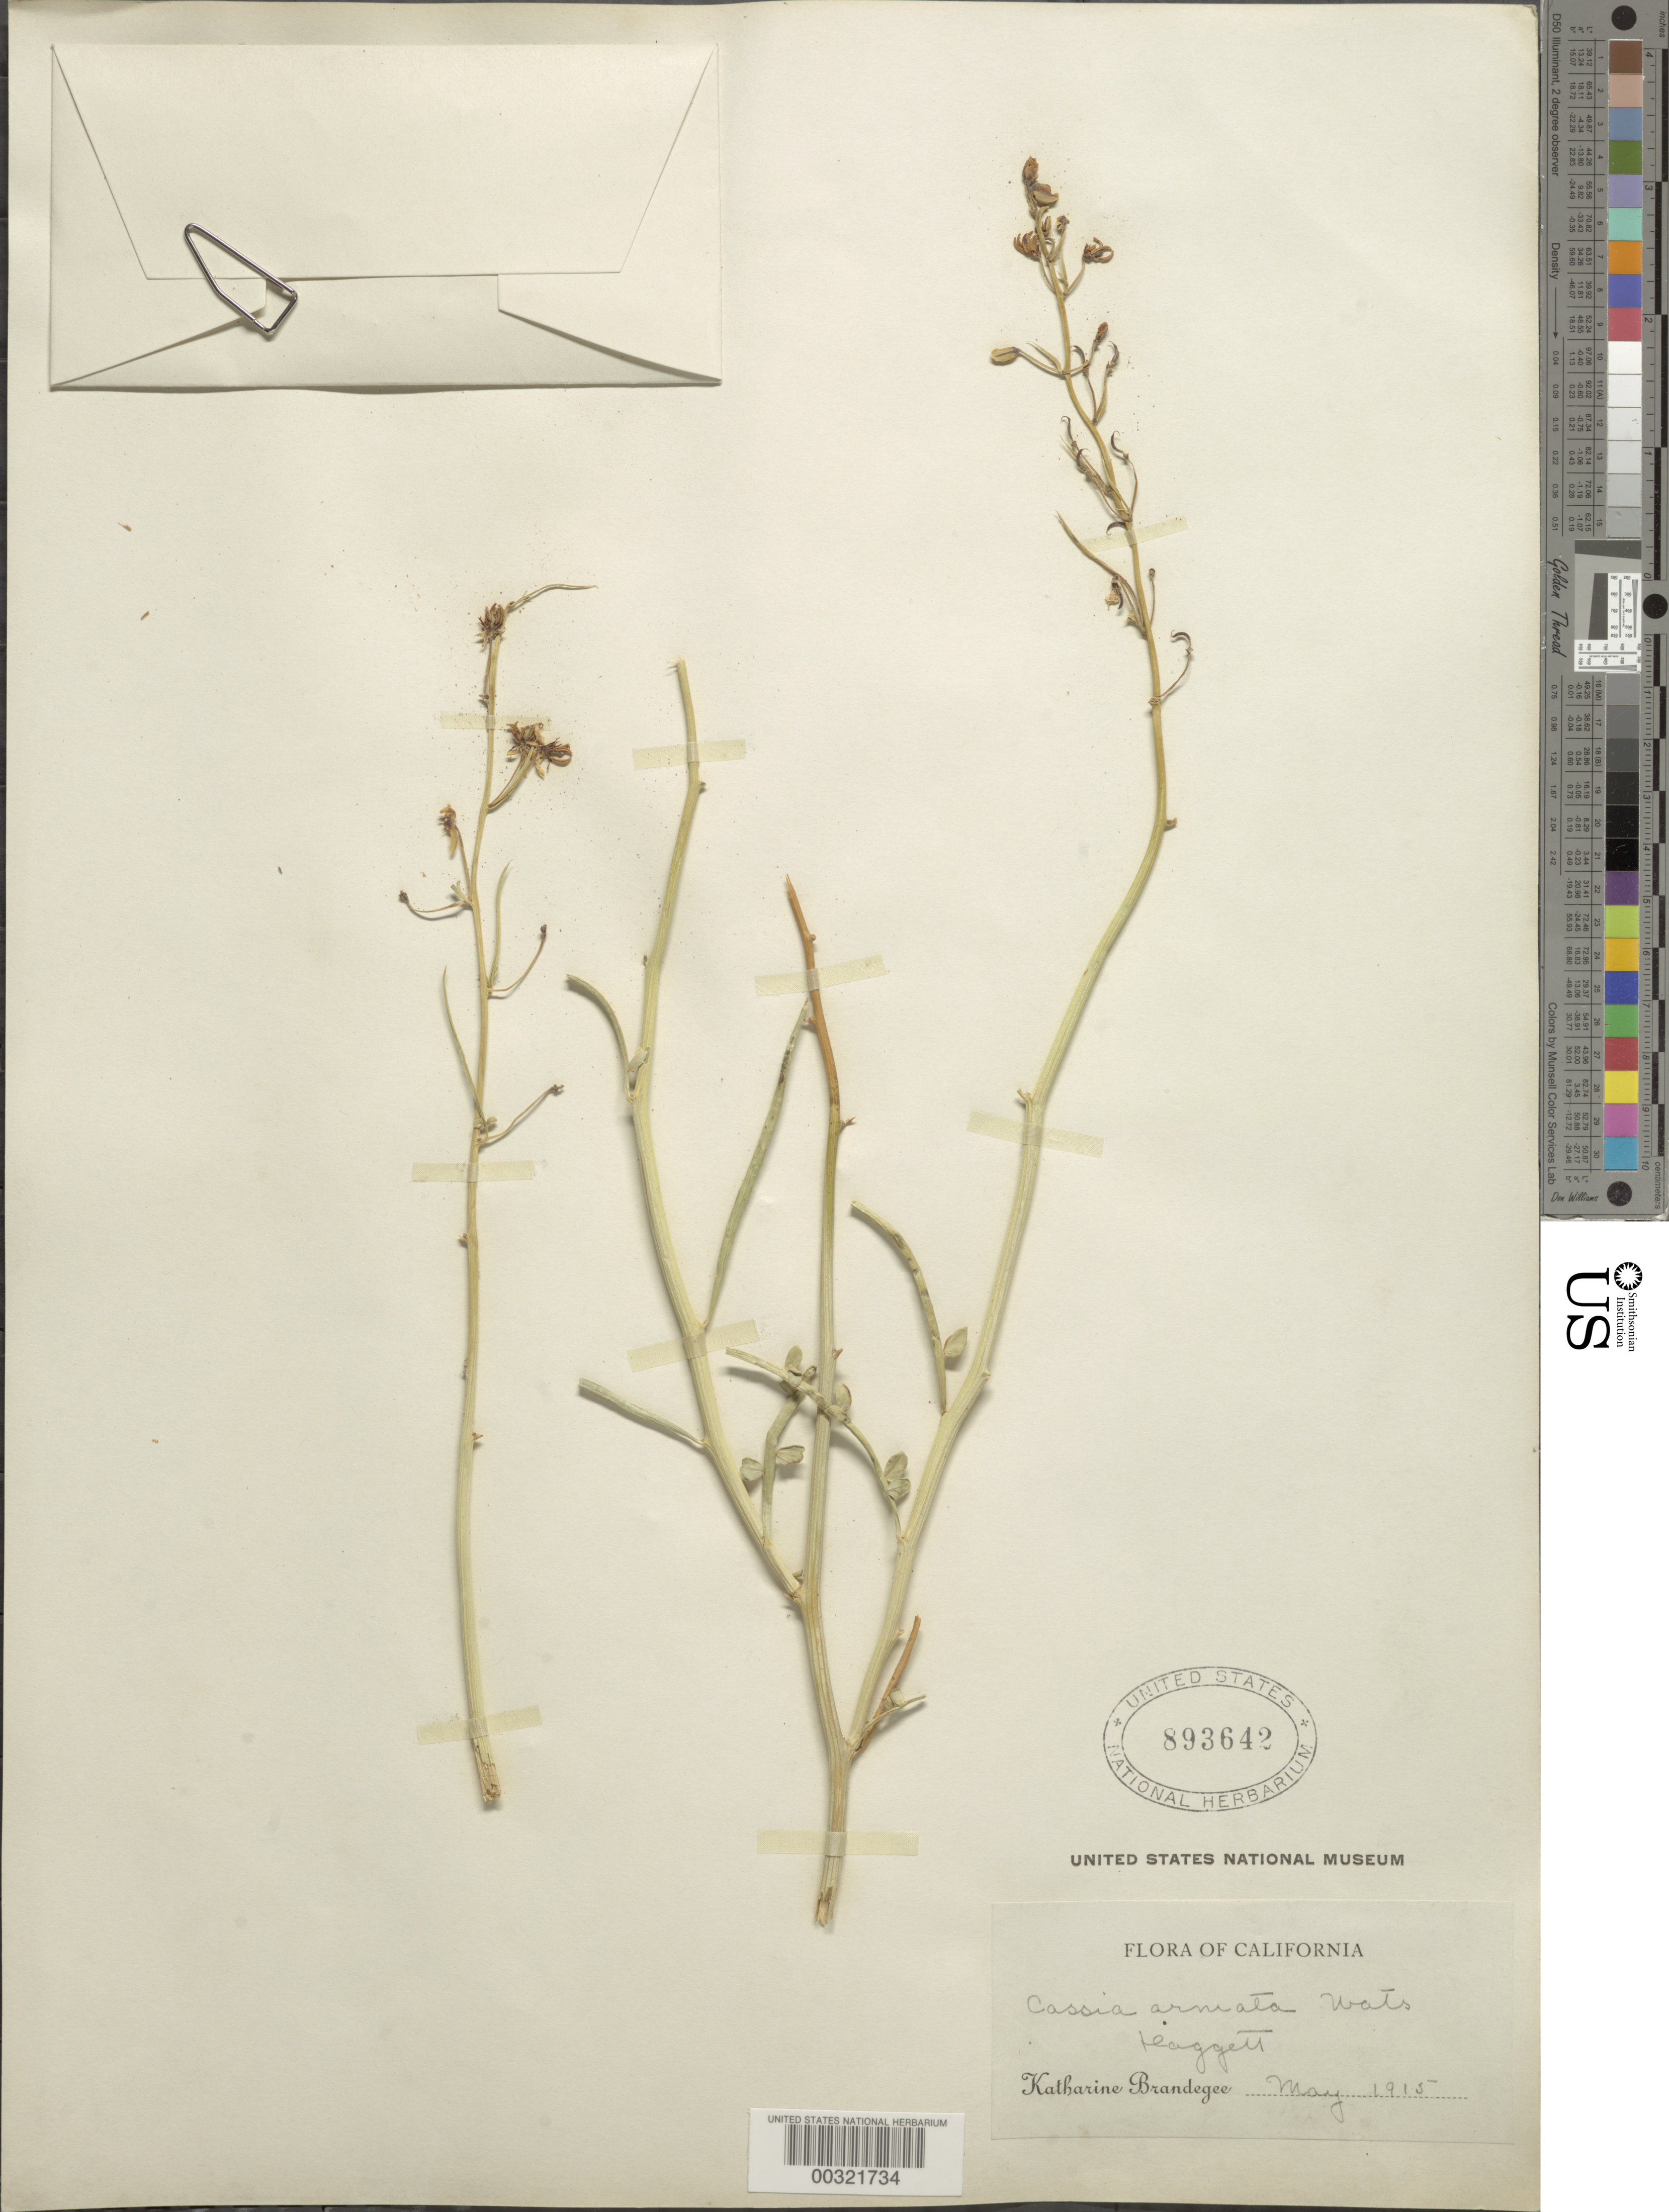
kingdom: Plantae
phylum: Tracheophyta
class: Magnoliopsida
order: Fabales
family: Fabaceae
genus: Senna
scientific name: Senna armata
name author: (S. Watson) H.S. Irwin & Barneby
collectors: M. K. Brandegee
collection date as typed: May 1915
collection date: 1915-05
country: United States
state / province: California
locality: Daggett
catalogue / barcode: US 893642